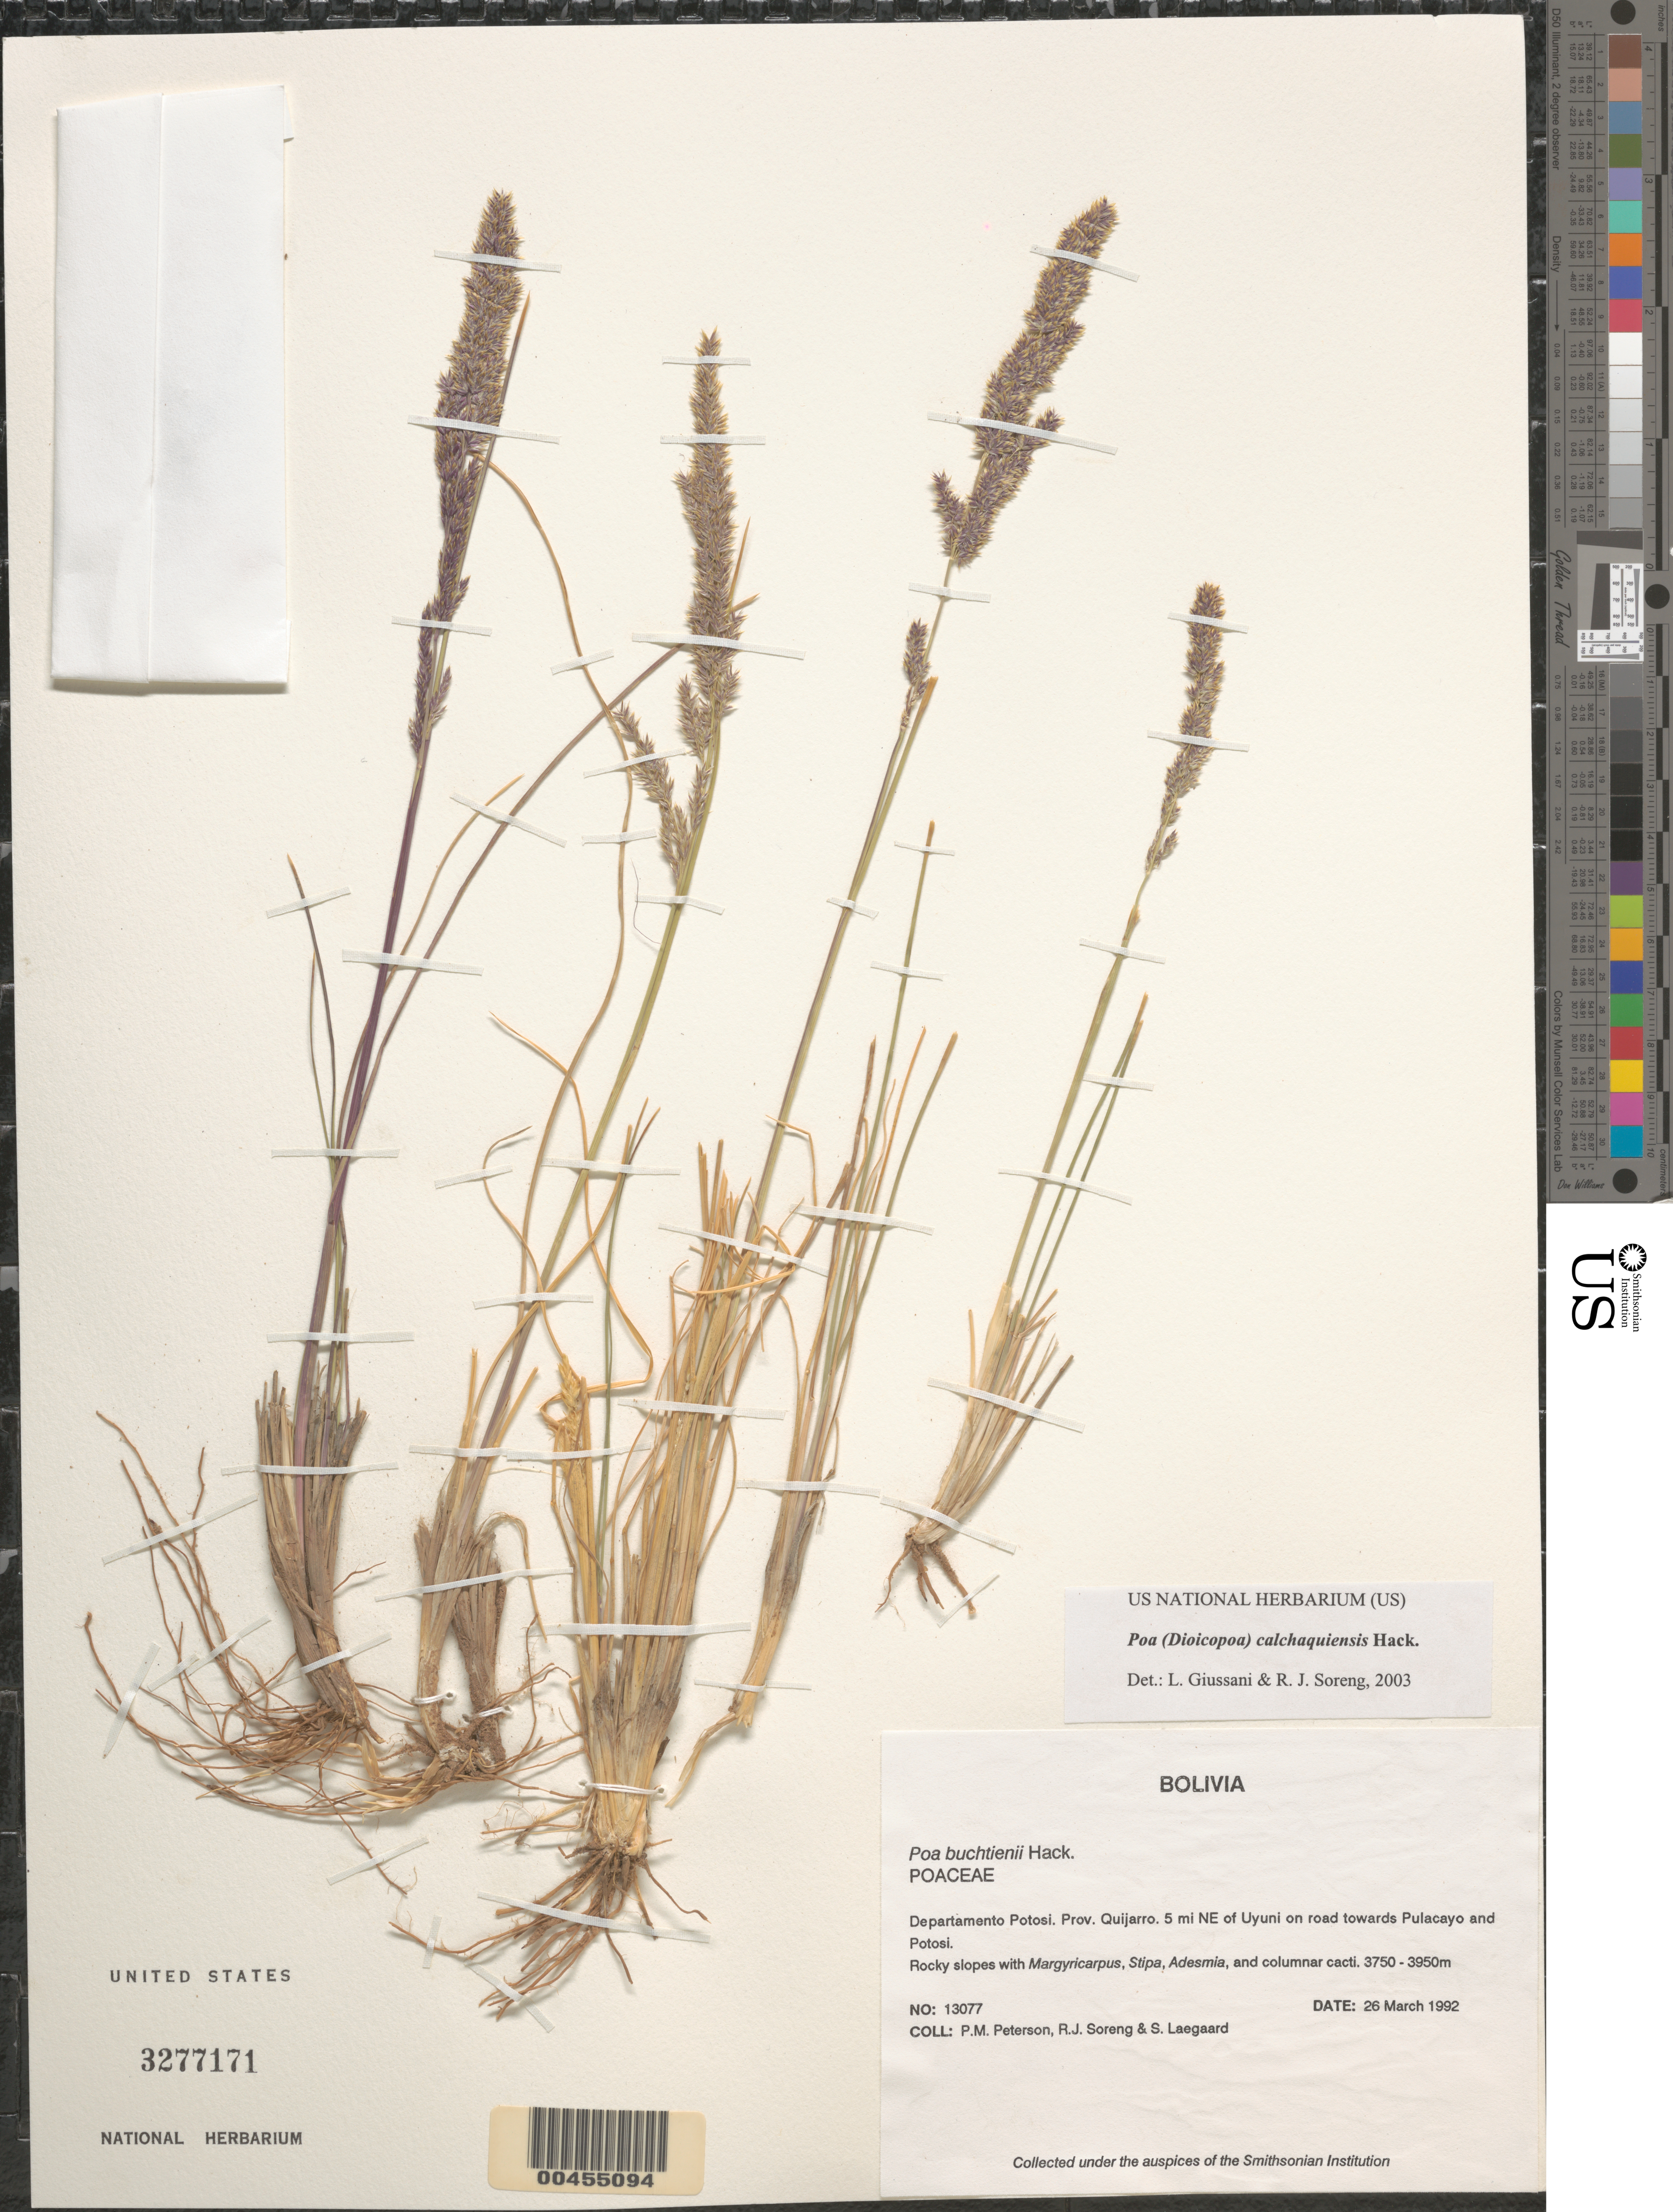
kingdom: Plantae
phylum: Tracheophyta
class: Liliopsida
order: Poales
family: Poaceae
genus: Poa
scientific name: Poa buchtienii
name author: Hack.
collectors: P. M. Peterson, R. J. Soreng & S. Lægaard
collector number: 13077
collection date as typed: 26 Mar 1992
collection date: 1992-03-26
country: Bolivia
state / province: Potosí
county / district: Quijarro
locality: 5 mi NE of Uyuni on road towards Pulacayo and Potosi.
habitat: Rocky slopes with Margyricarpus, Stipa, Adesmia, and columnar cacti.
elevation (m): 3750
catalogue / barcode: US 3277171